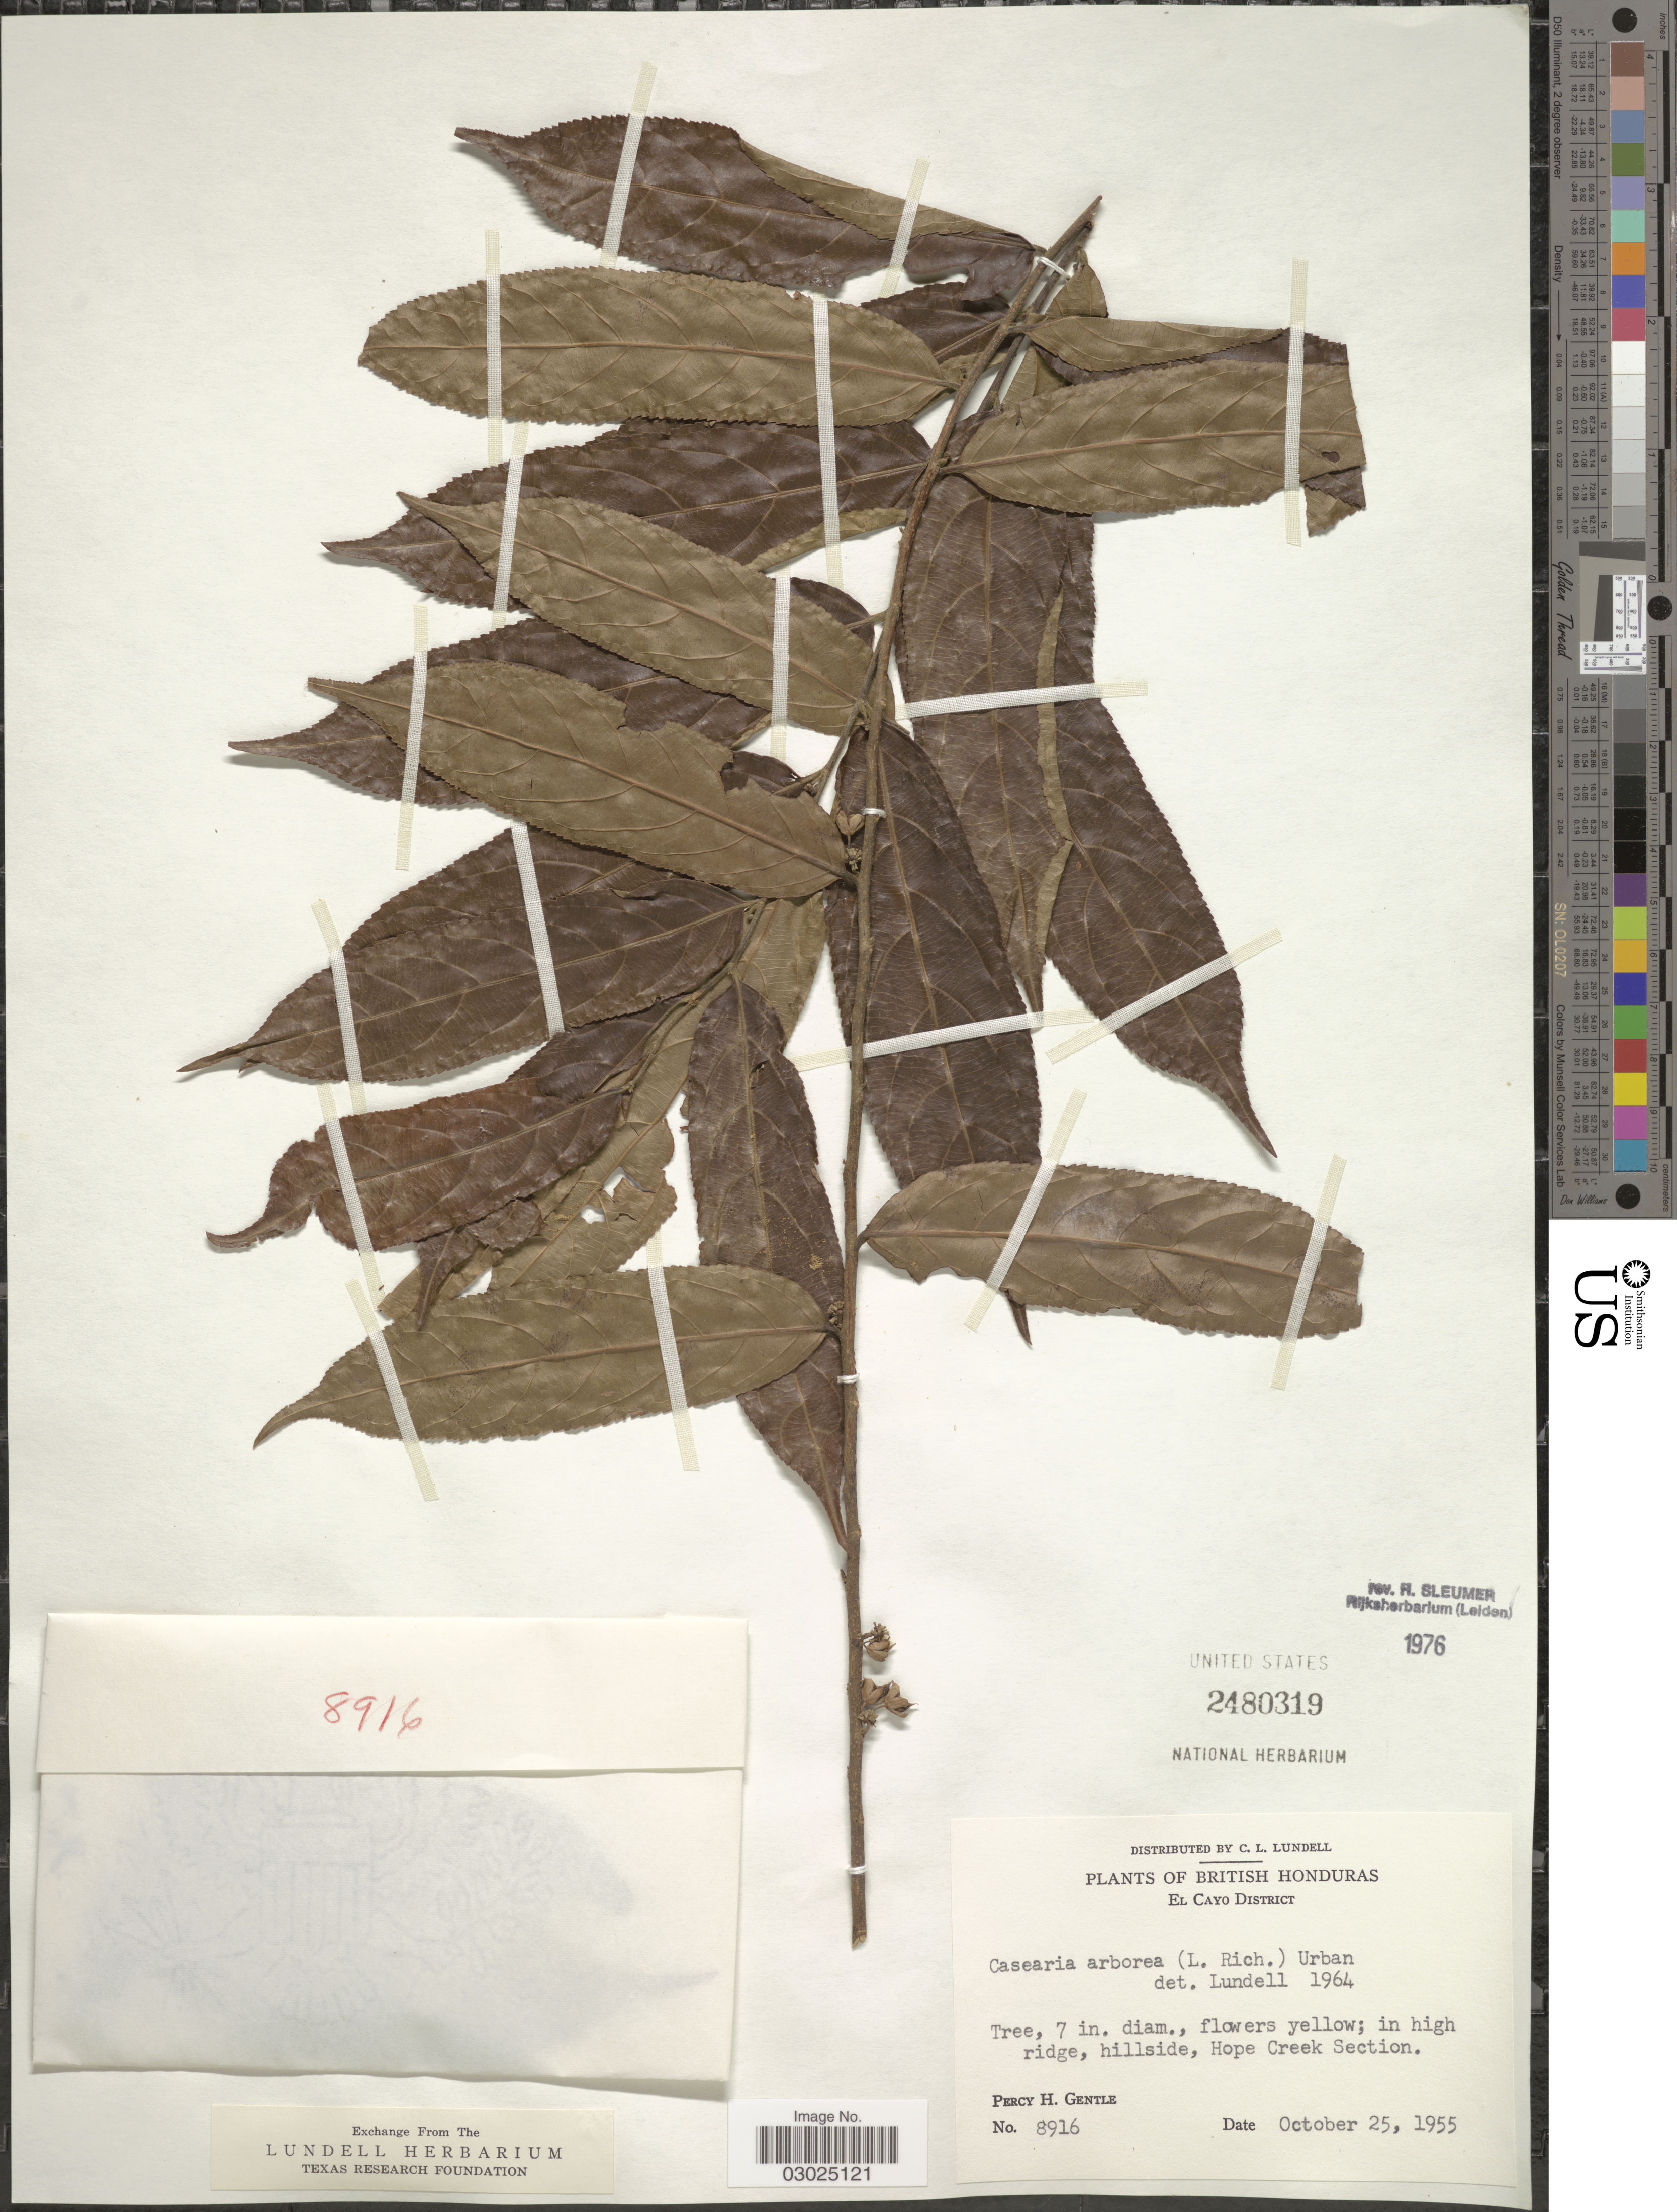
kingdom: Plantae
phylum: Tracheophyta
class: Magnoliopsida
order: Malpighiales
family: Salicaceae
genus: Casearia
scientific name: Casearia arborea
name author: (Rich.) Urb.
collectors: P. H. Gentle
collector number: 8916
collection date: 1955-10-25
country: Belize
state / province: Cayo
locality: British Honduras. El Cayo District. Hope Creek Section.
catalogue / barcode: US 2480319